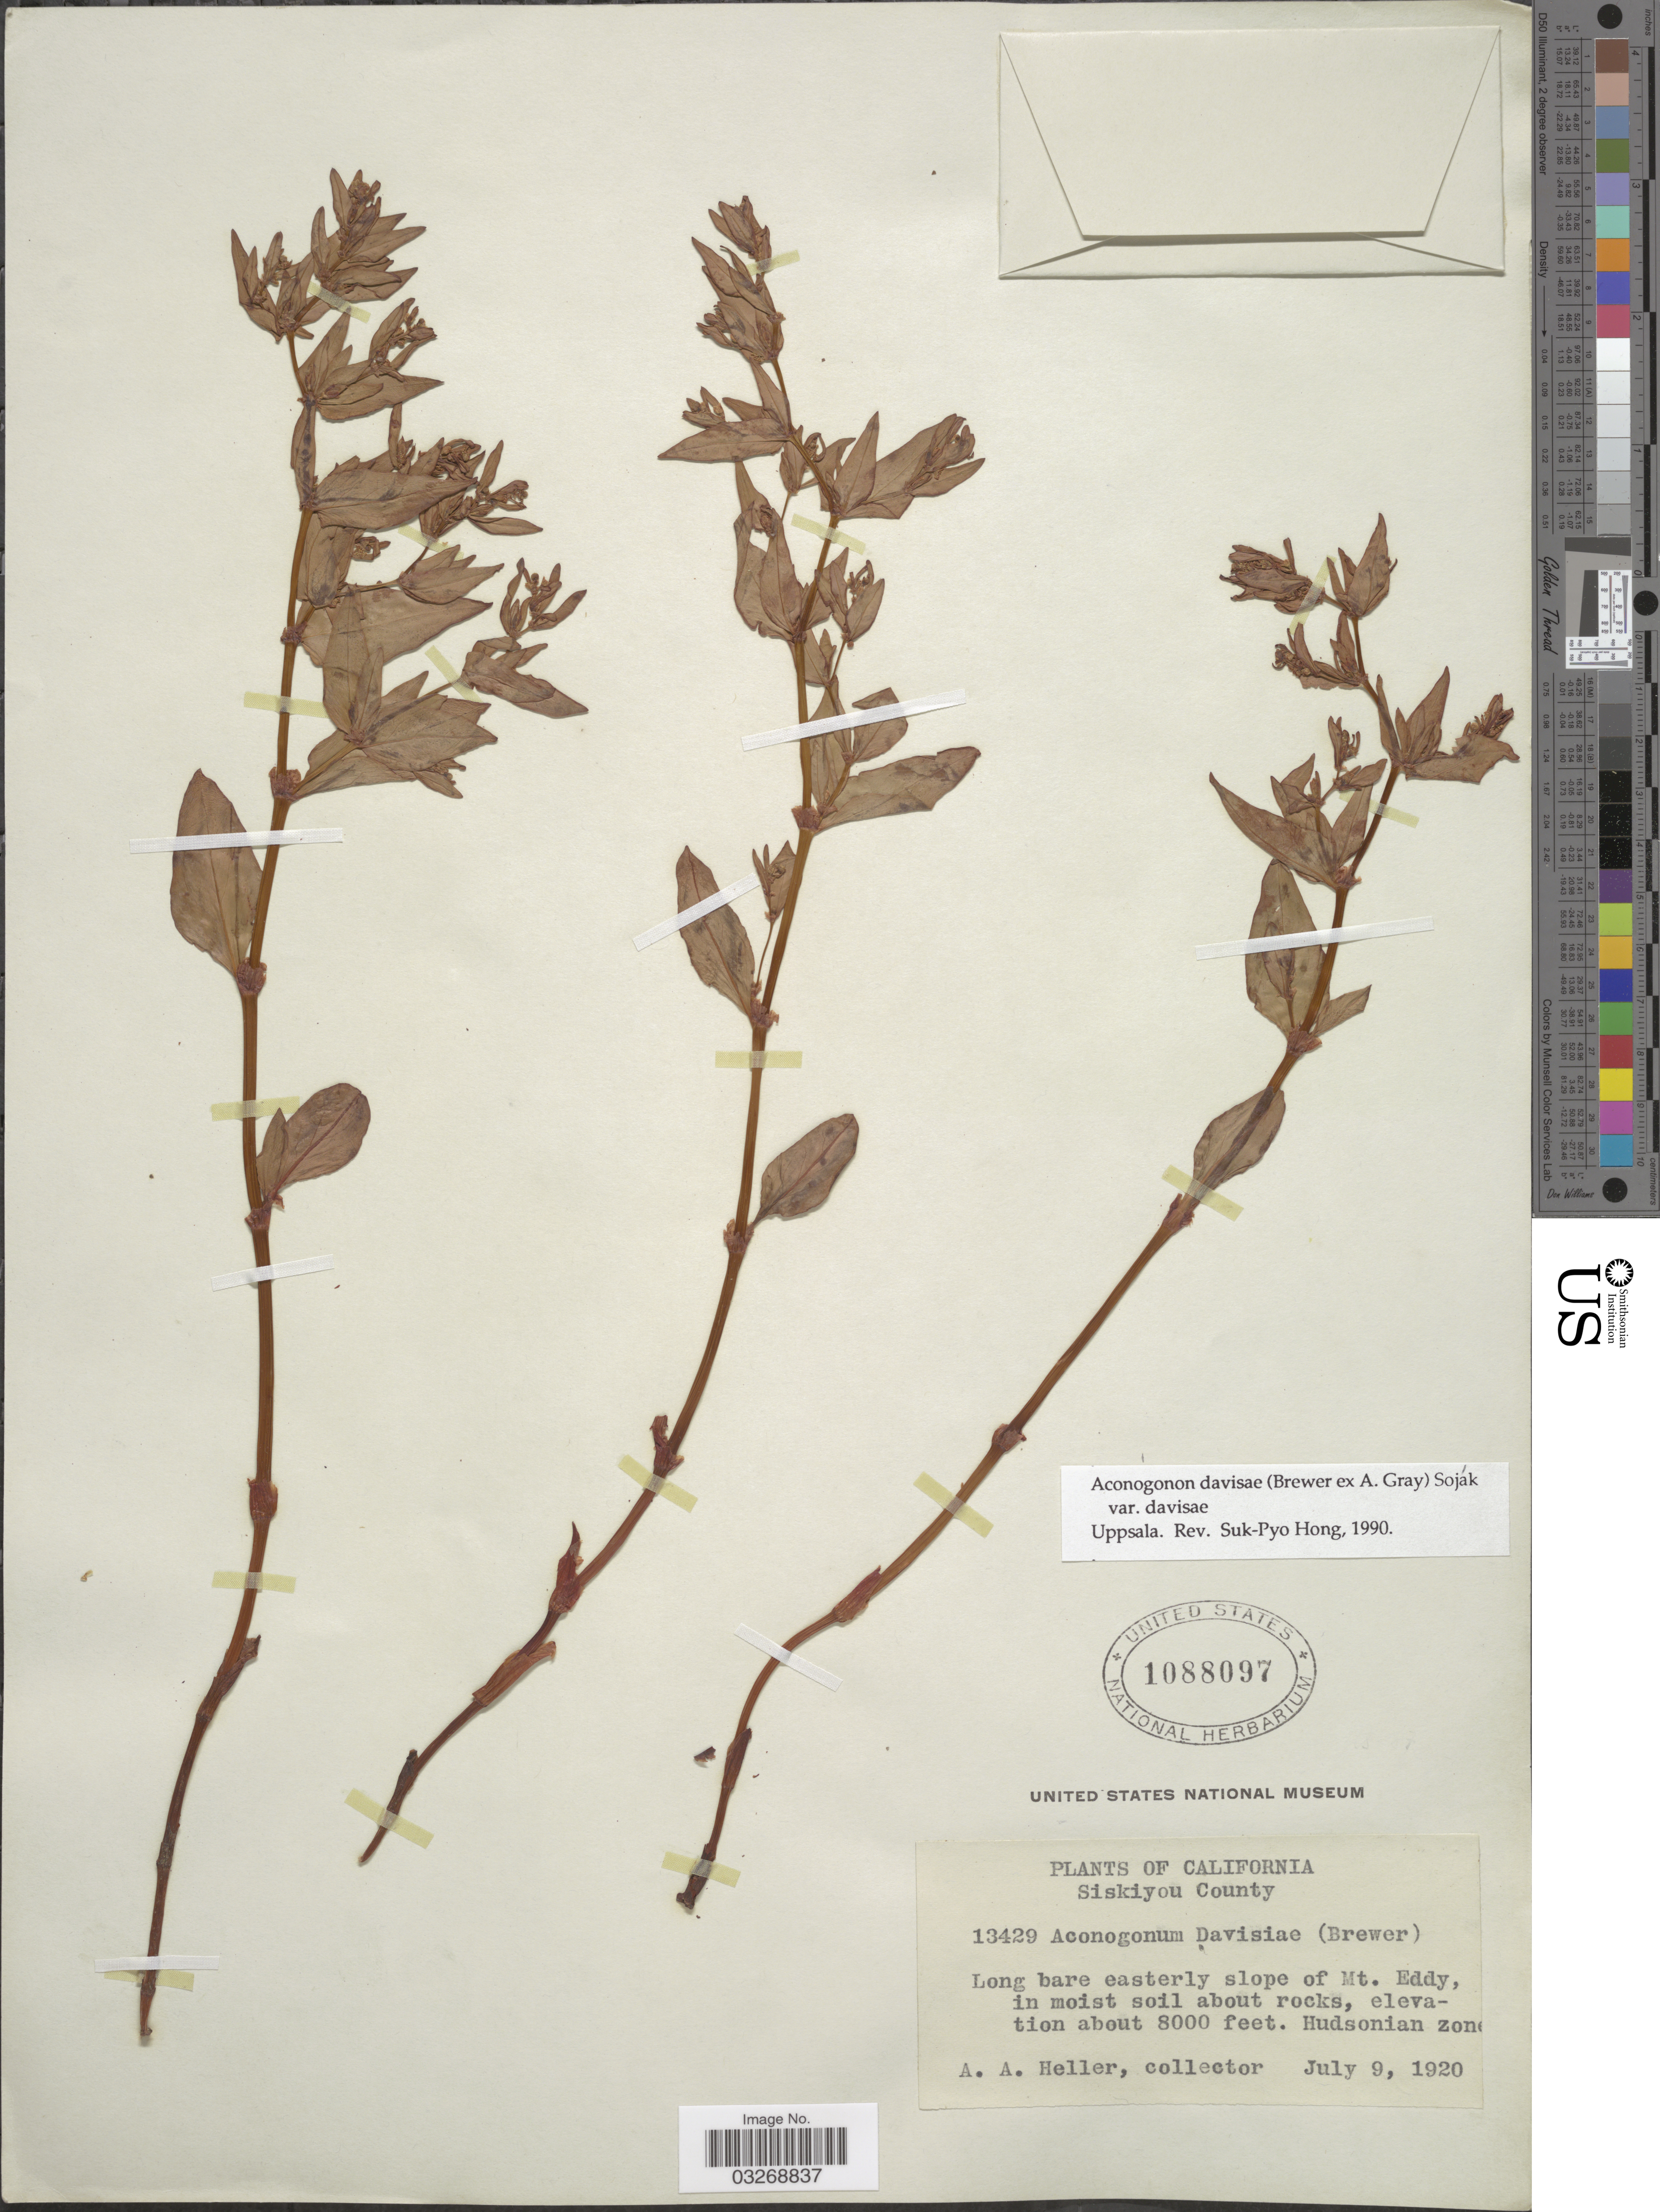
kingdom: Plantae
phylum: Tracheophyta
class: Magnoliopsida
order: Caryophyllales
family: Polygonaceae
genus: Koenigia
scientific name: Koenigia davisiae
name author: (W.H. Brewer ex A. Gray) T.M. Schust. & Reveal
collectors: A. A. Heller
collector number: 13429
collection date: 1920-07-09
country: United States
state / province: California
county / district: Siskiyou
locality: Siskiyou County. Long bare easterly slope of Mt. Eddy. Hudsonian zone.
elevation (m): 2438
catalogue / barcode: US 1088097